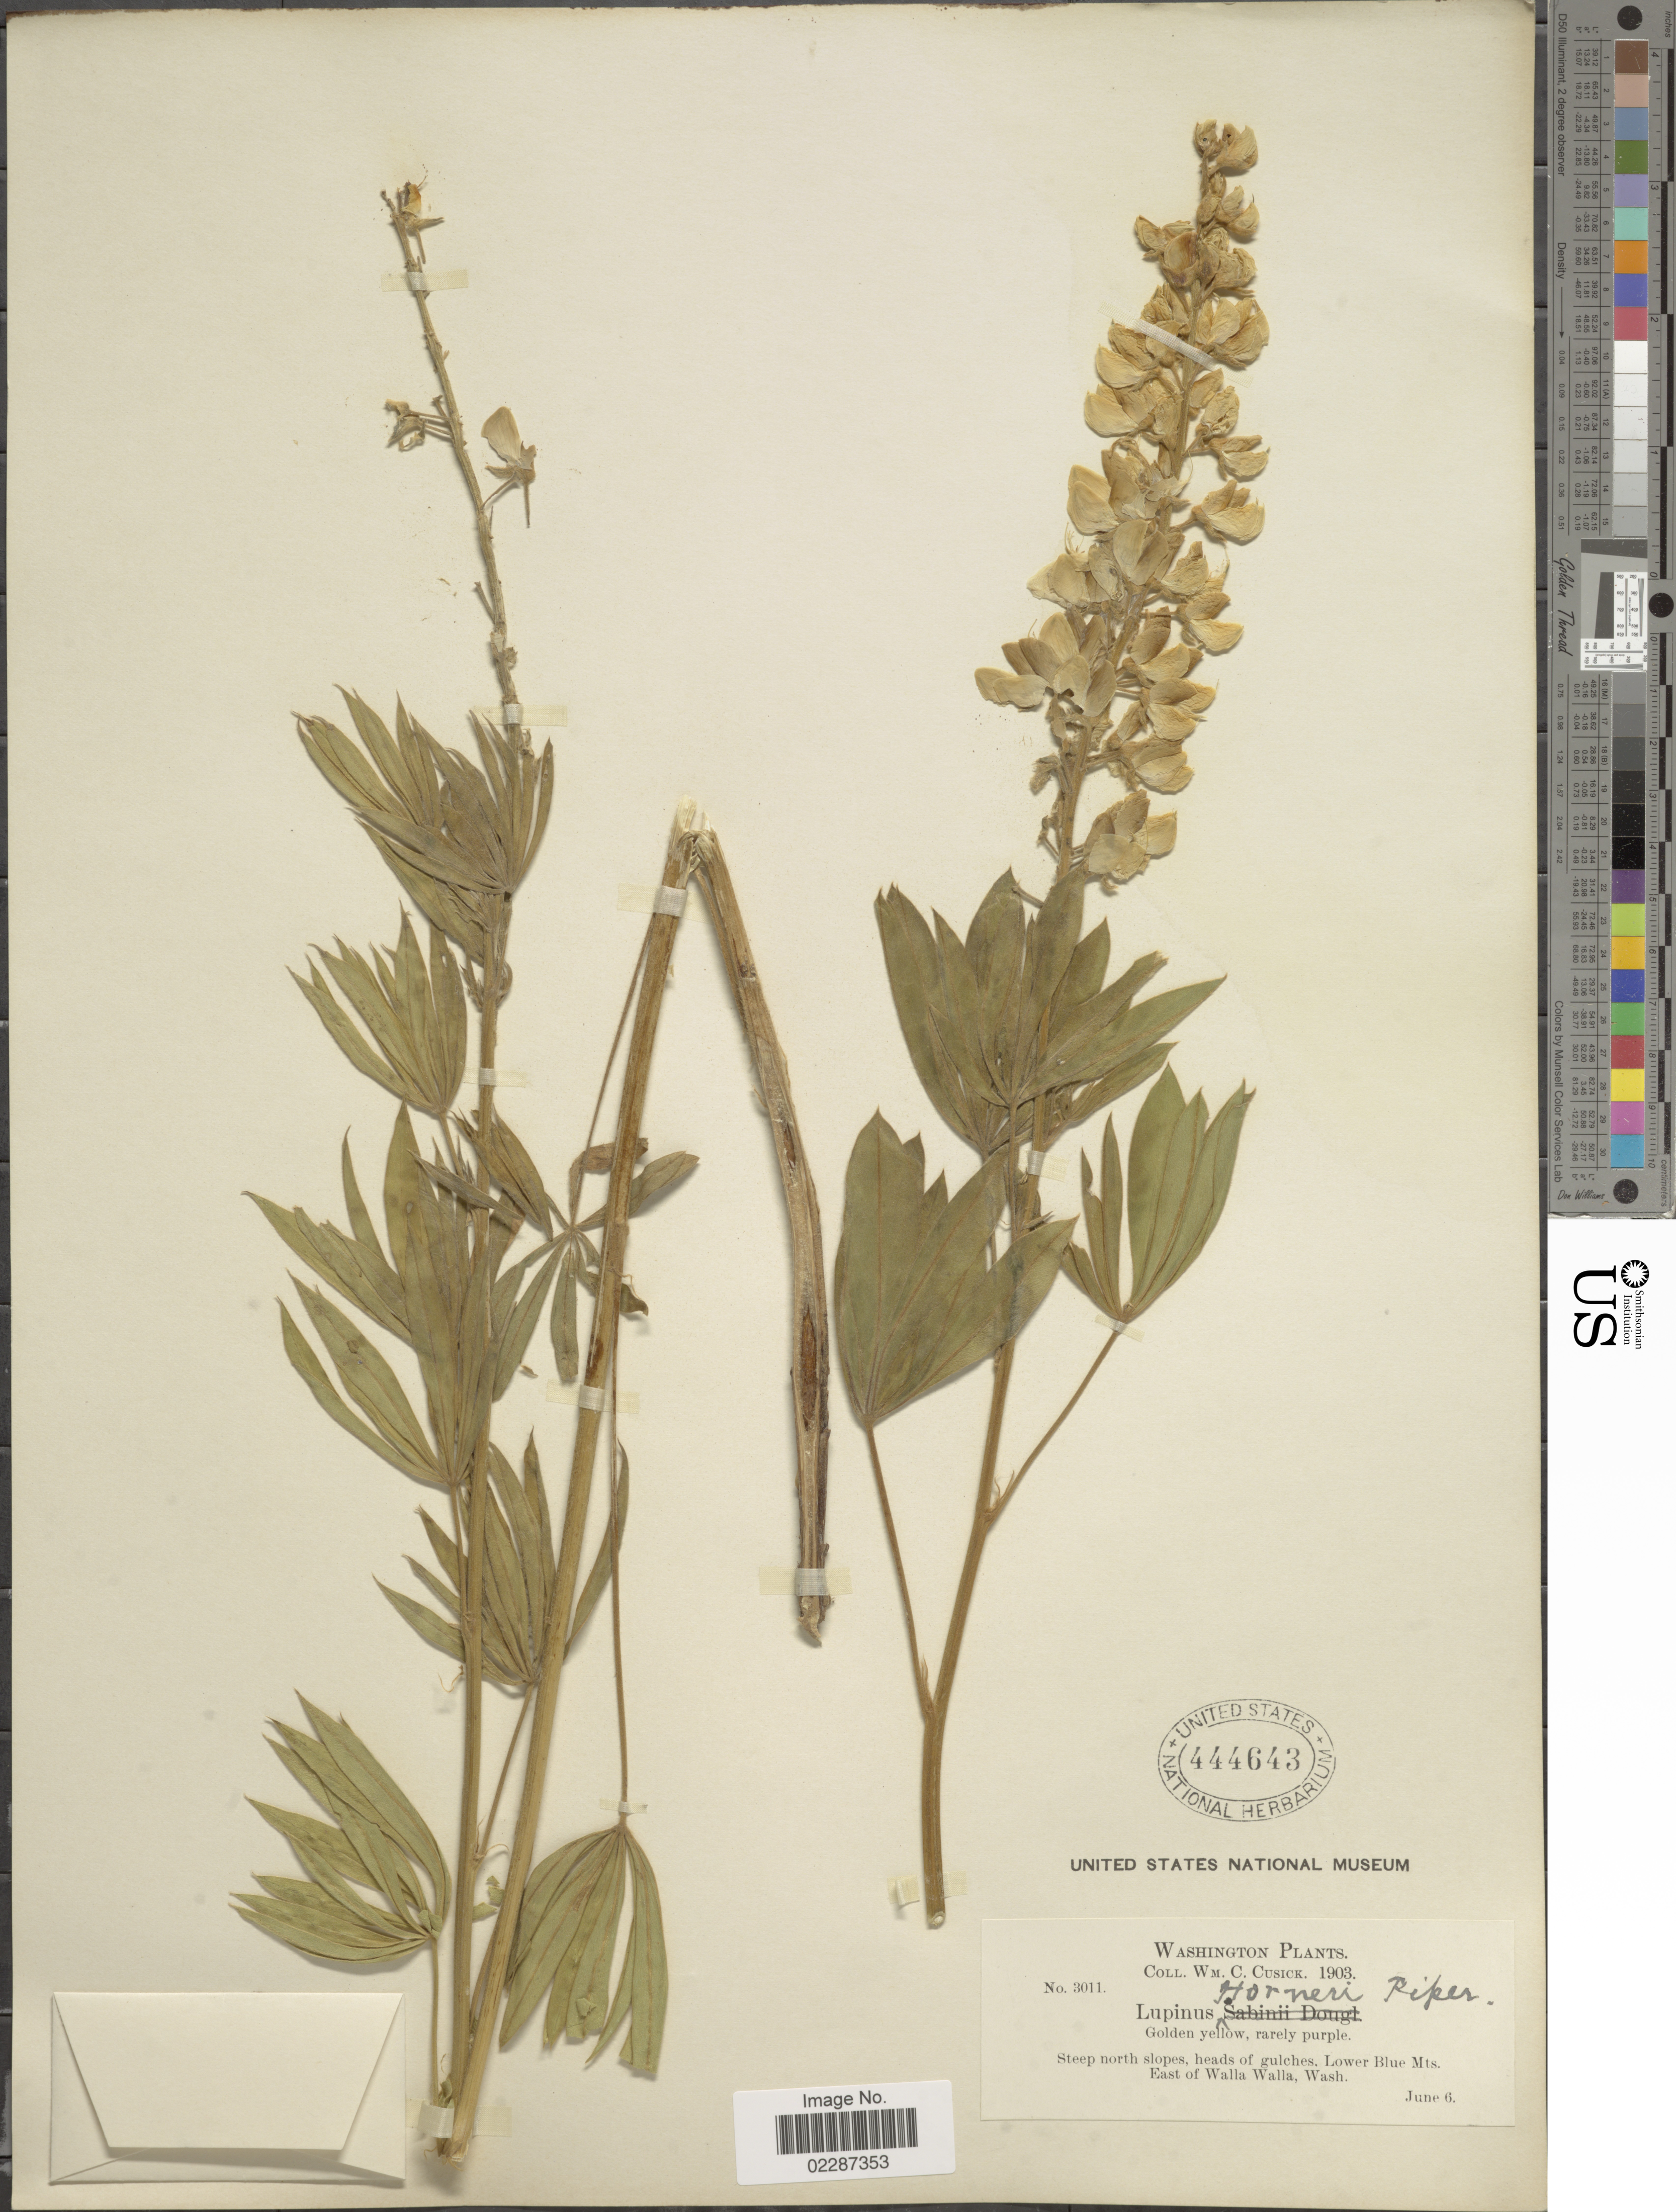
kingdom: Plantae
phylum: Tracheophyta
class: Magnoliopsida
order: Fabales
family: Fabaceae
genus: Lupinus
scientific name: Lupinus sabinii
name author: Douglas ex Hook.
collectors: W. C. Cusick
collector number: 3011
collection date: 1903-06-06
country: United States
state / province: Washington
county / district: Walla Walla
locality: Steep north slopes, heads of gulches, Lower Blue Mts. East of Walla Walla, Wash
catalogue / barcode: US 444643